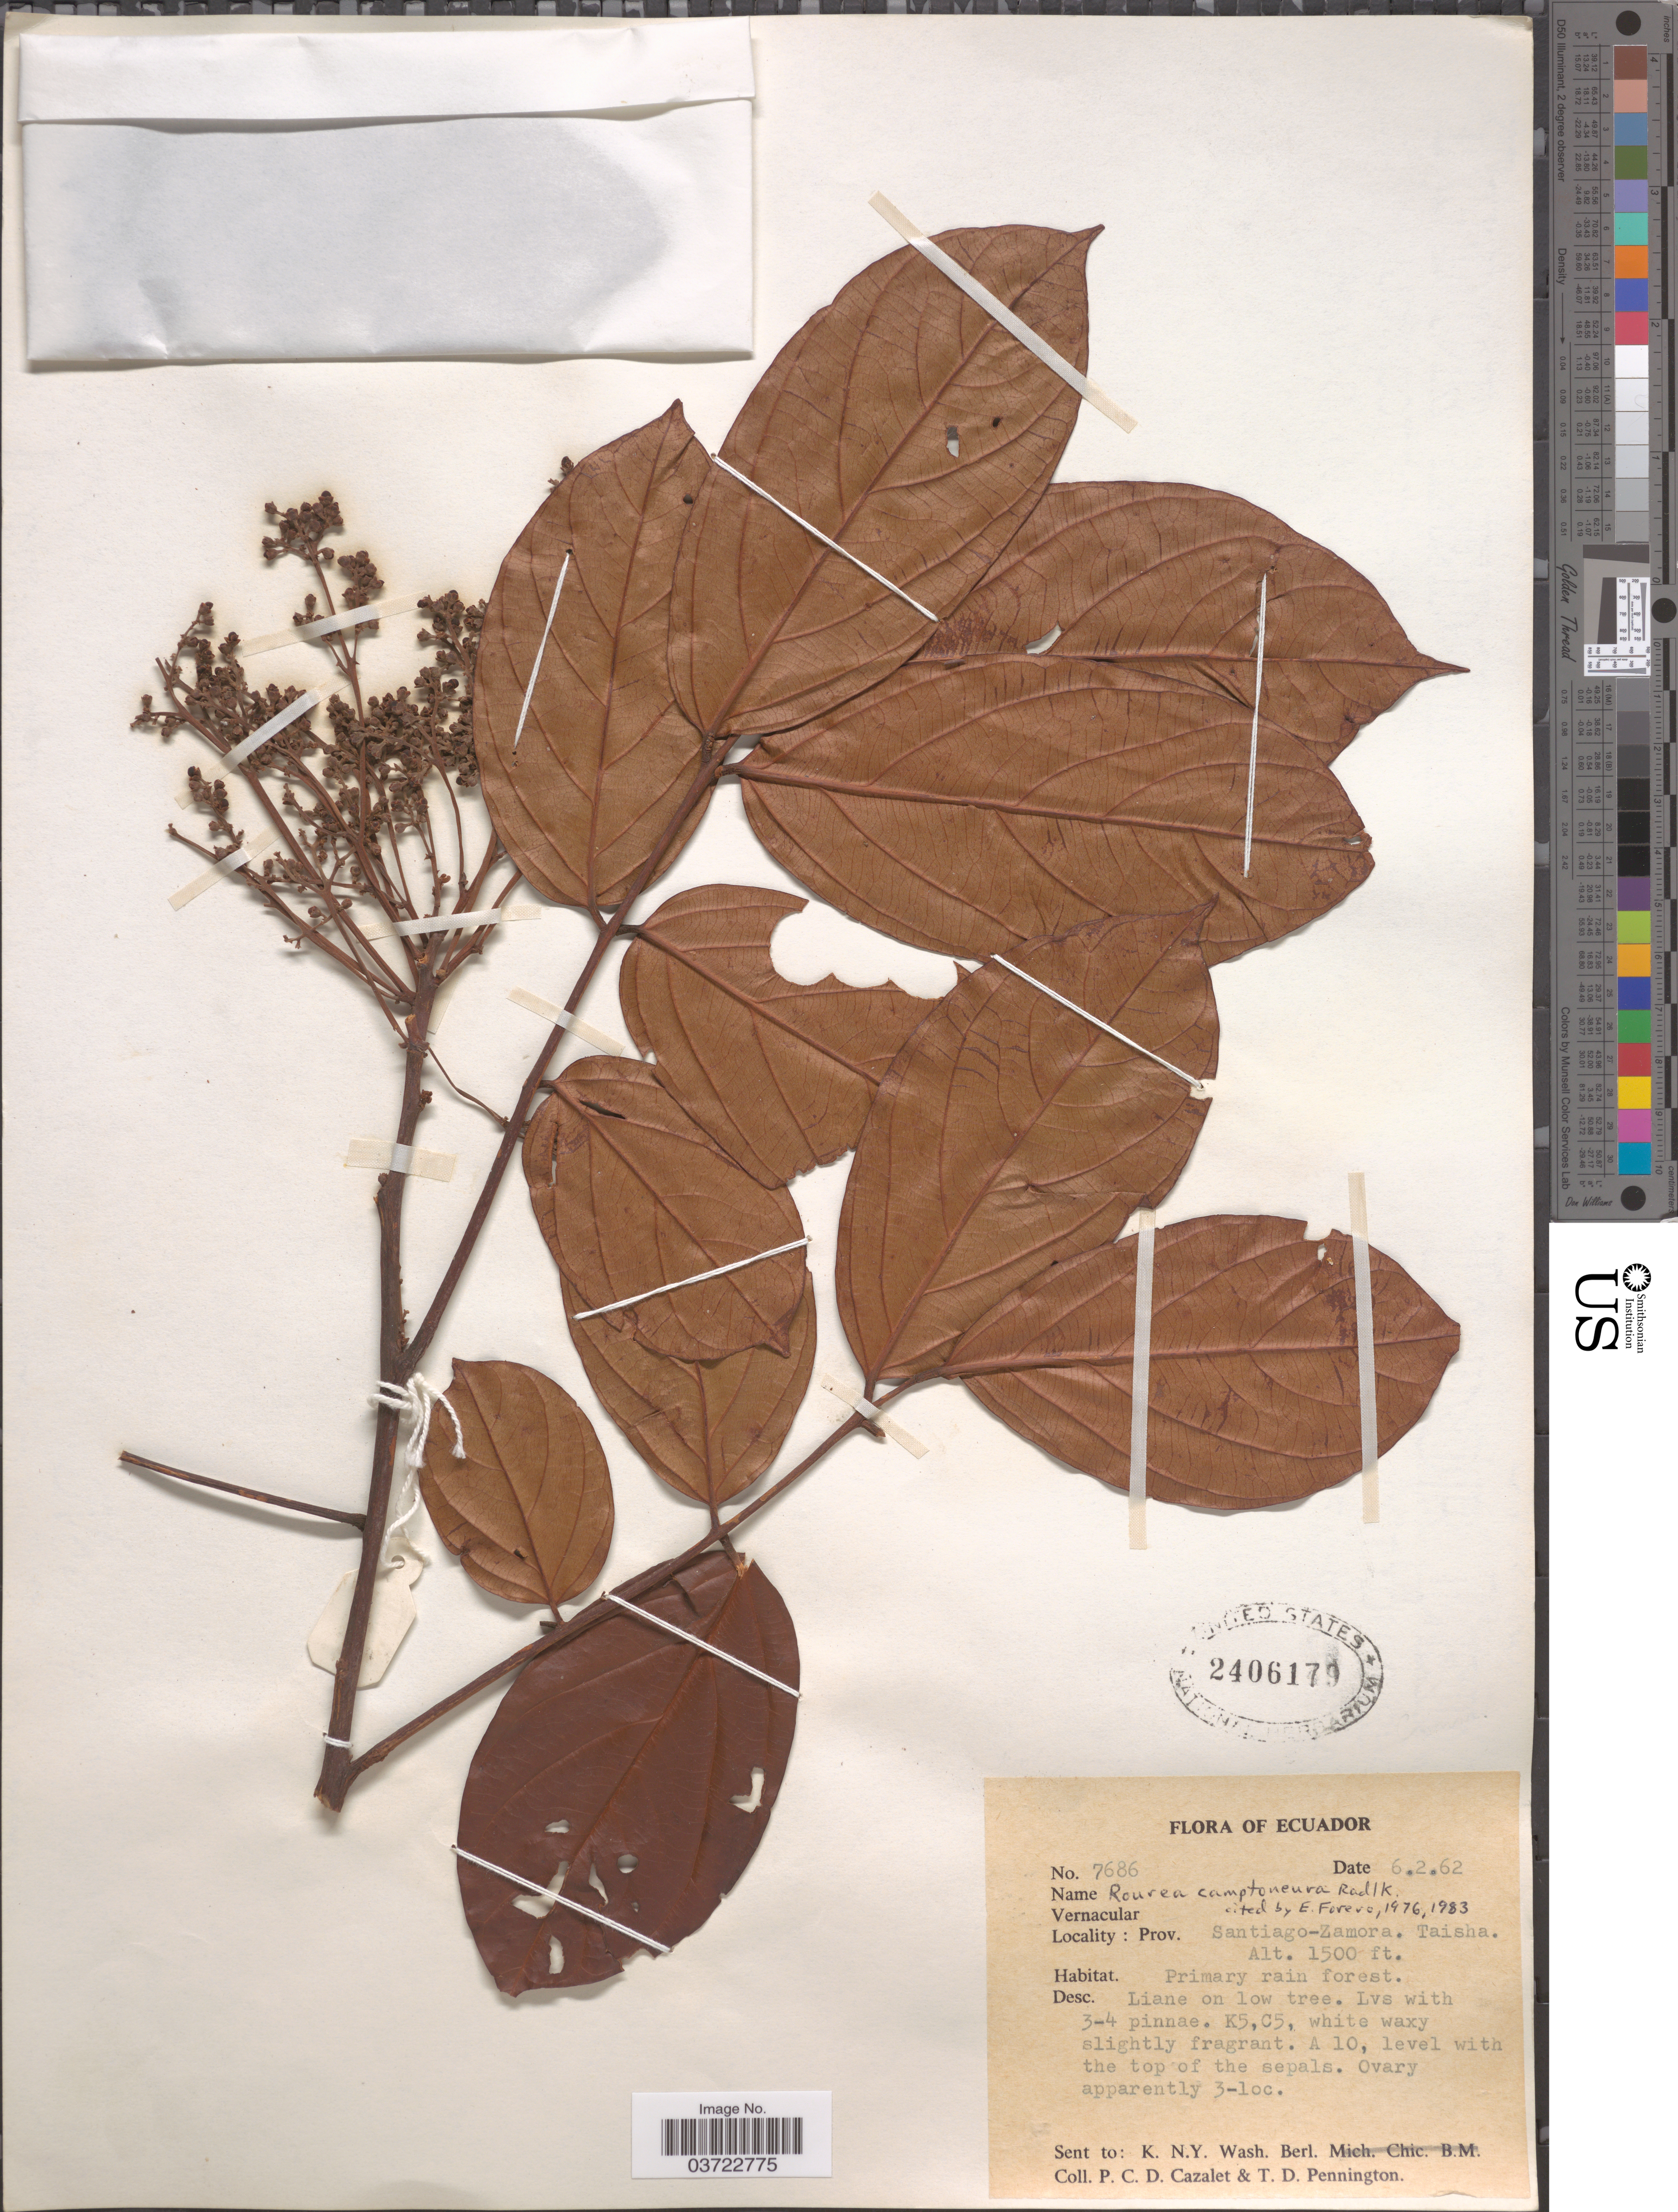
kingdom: Plantae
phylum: Tracheophyta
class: Magnoliopsida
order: Oxalidales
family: Connaraceae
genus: Rourea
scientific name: Rourea camptoneura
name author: Radlk.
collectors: P. C. D. Cazalet & T. D. Pennington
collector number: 7686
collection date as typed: Transcribed d/m/y: 6/2/62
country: Ecuador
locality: Prov. Santiago-Zamora. Taisha.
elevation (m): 457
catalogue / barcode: US 2406179